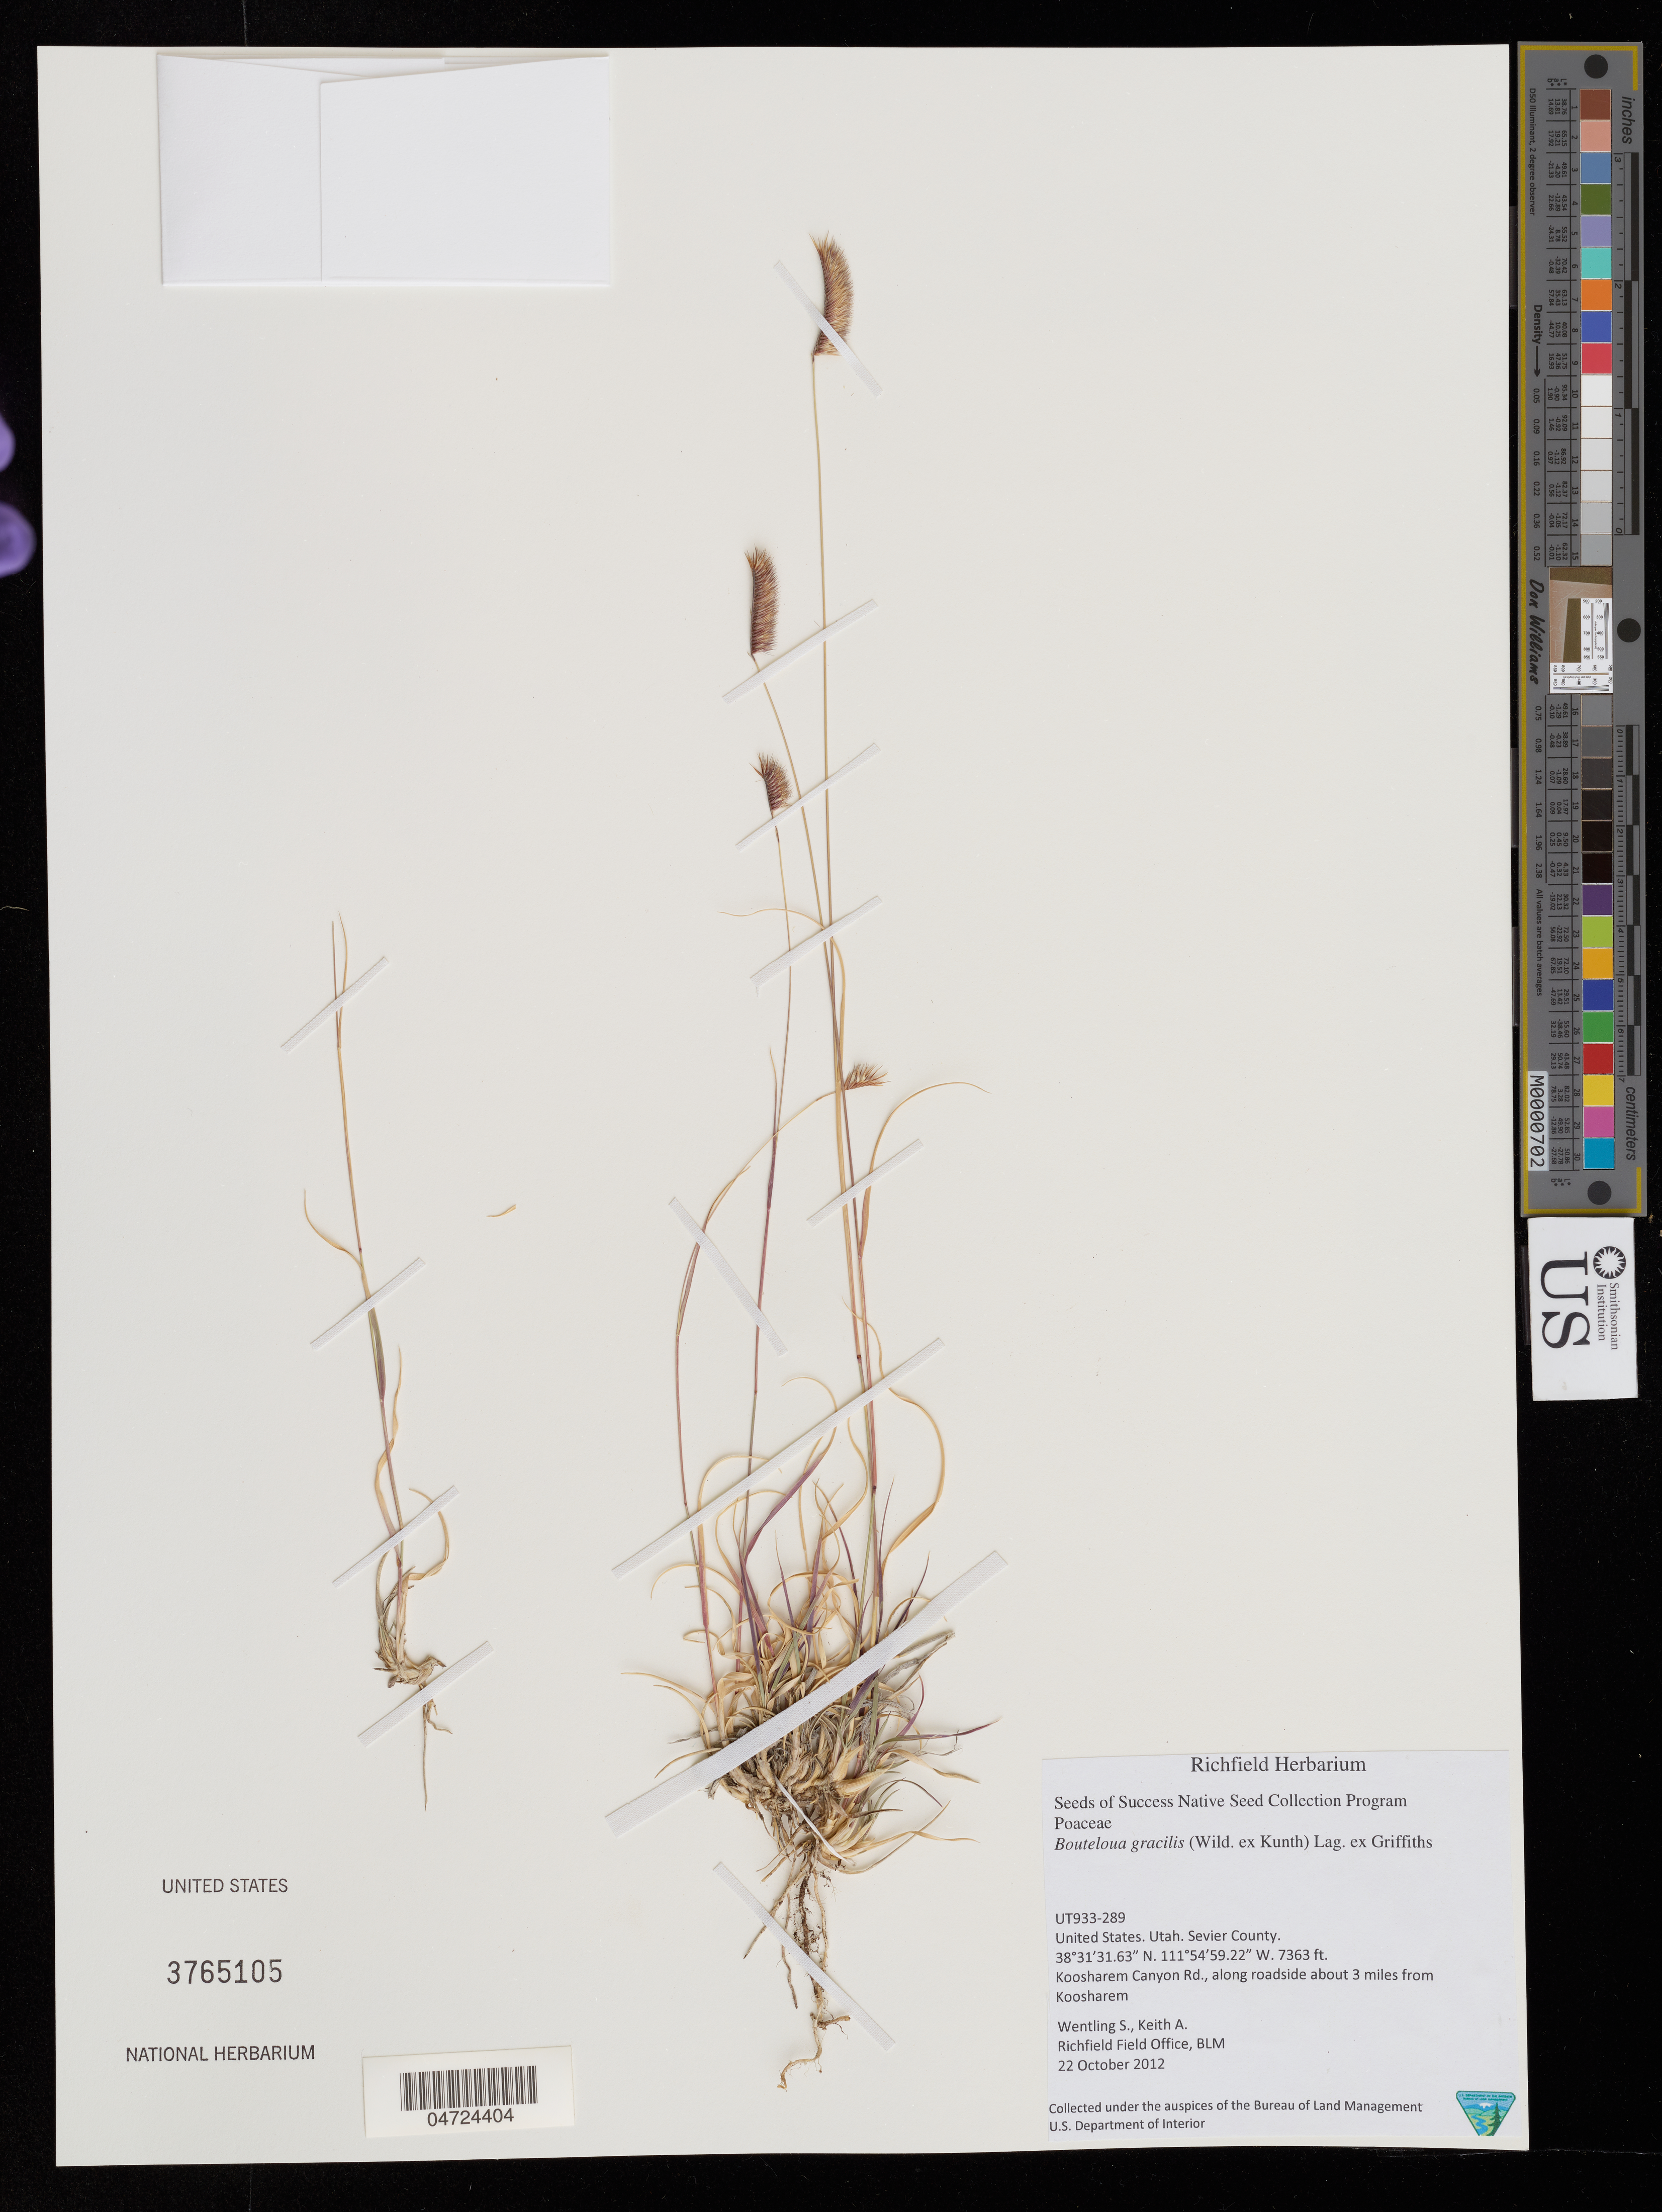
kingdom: Plantae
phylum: Tracheophyta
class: Liliopsida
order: Poales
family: Poaceae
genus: Bouteloua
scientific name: Bouteloua gracilis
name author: (Kunth) Lag. ex Griffiths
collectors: S. Wentling & A. Keith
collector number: UT933-289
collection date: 2012-10-22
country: United States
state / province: Utah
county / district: Sevier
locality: Sevier County. Koosharem Canyon Rd., along roadside about 3 miles from Koosharem.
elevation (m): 2244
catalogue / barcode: US 3765105